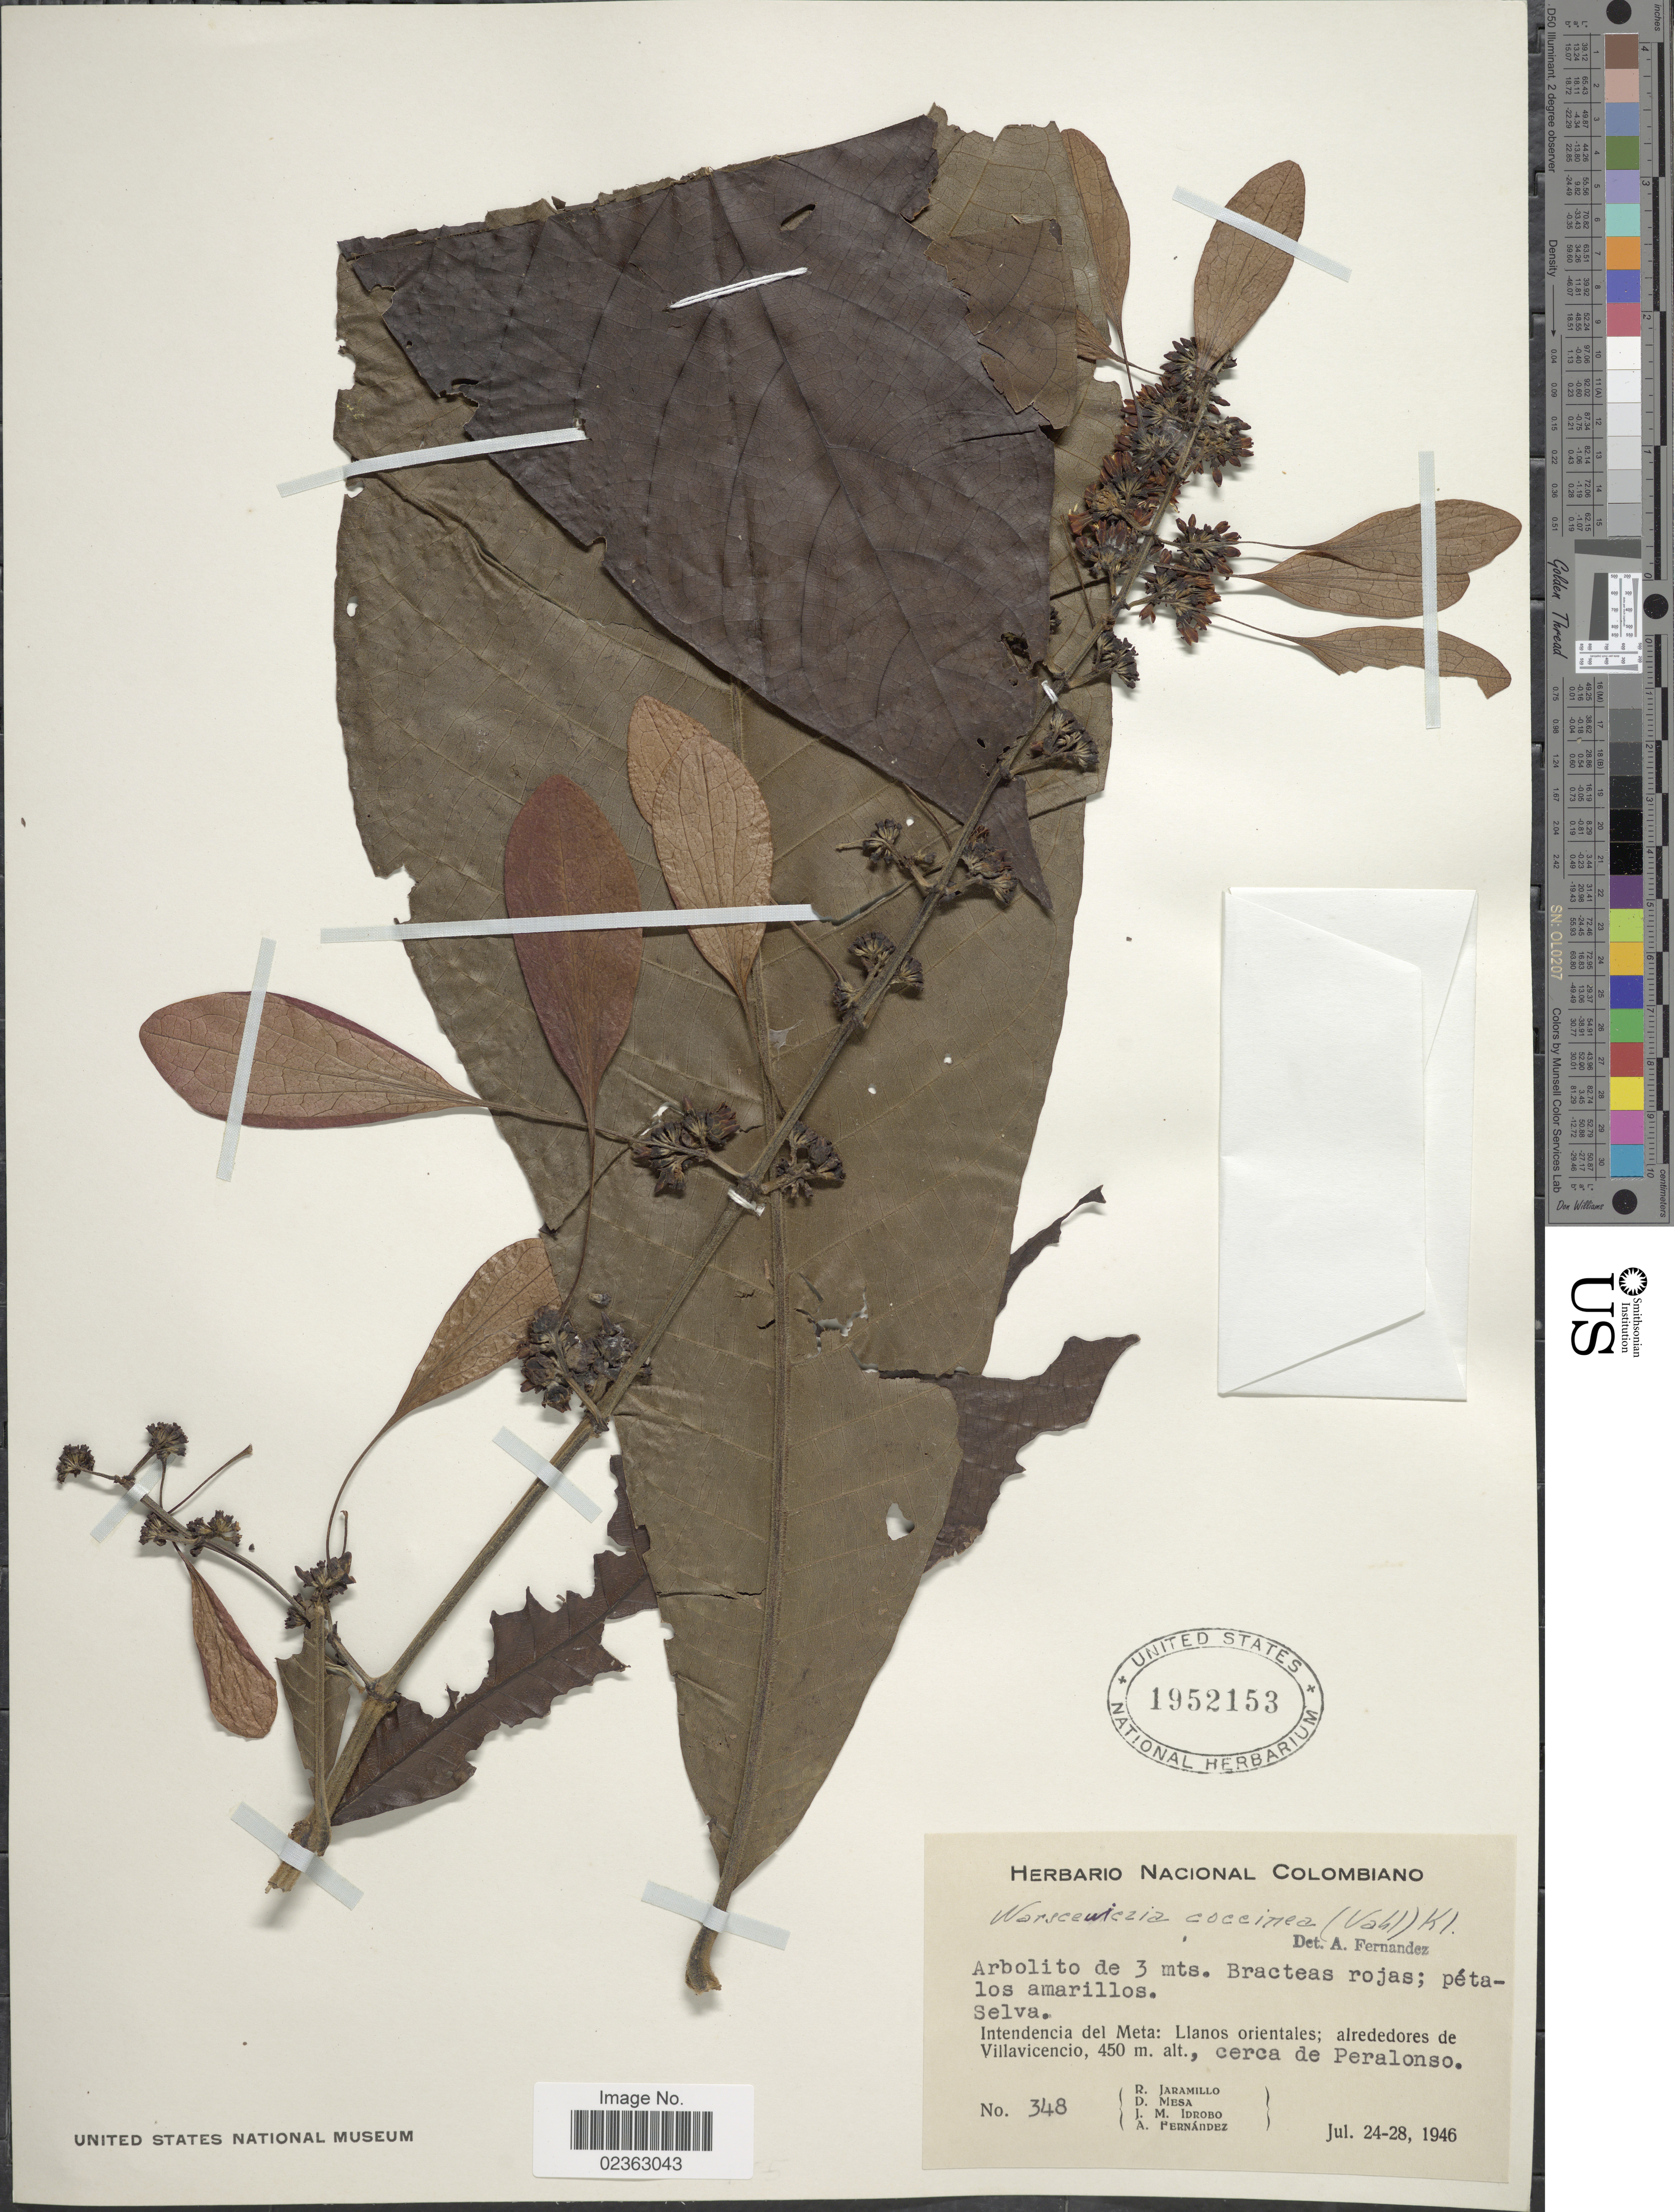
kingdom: Plantae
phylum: Tracheophyta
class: Magnoliopsida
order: Gentianales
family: Rubiaceae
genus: Warszewiczia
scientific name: Warszewiczia coccinea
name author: (Vahl) Klotzsch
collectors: R. Jaramillo M., D. Mesa, J. M. Idrobo & A. Fernández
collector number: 348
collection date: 1946-07-24/1946-07-28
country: Colombia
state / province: Meta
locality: Llanos orientales; alrededores de Villavicencio, cerca de Peralonso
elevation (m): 450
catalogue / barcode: US 1952153